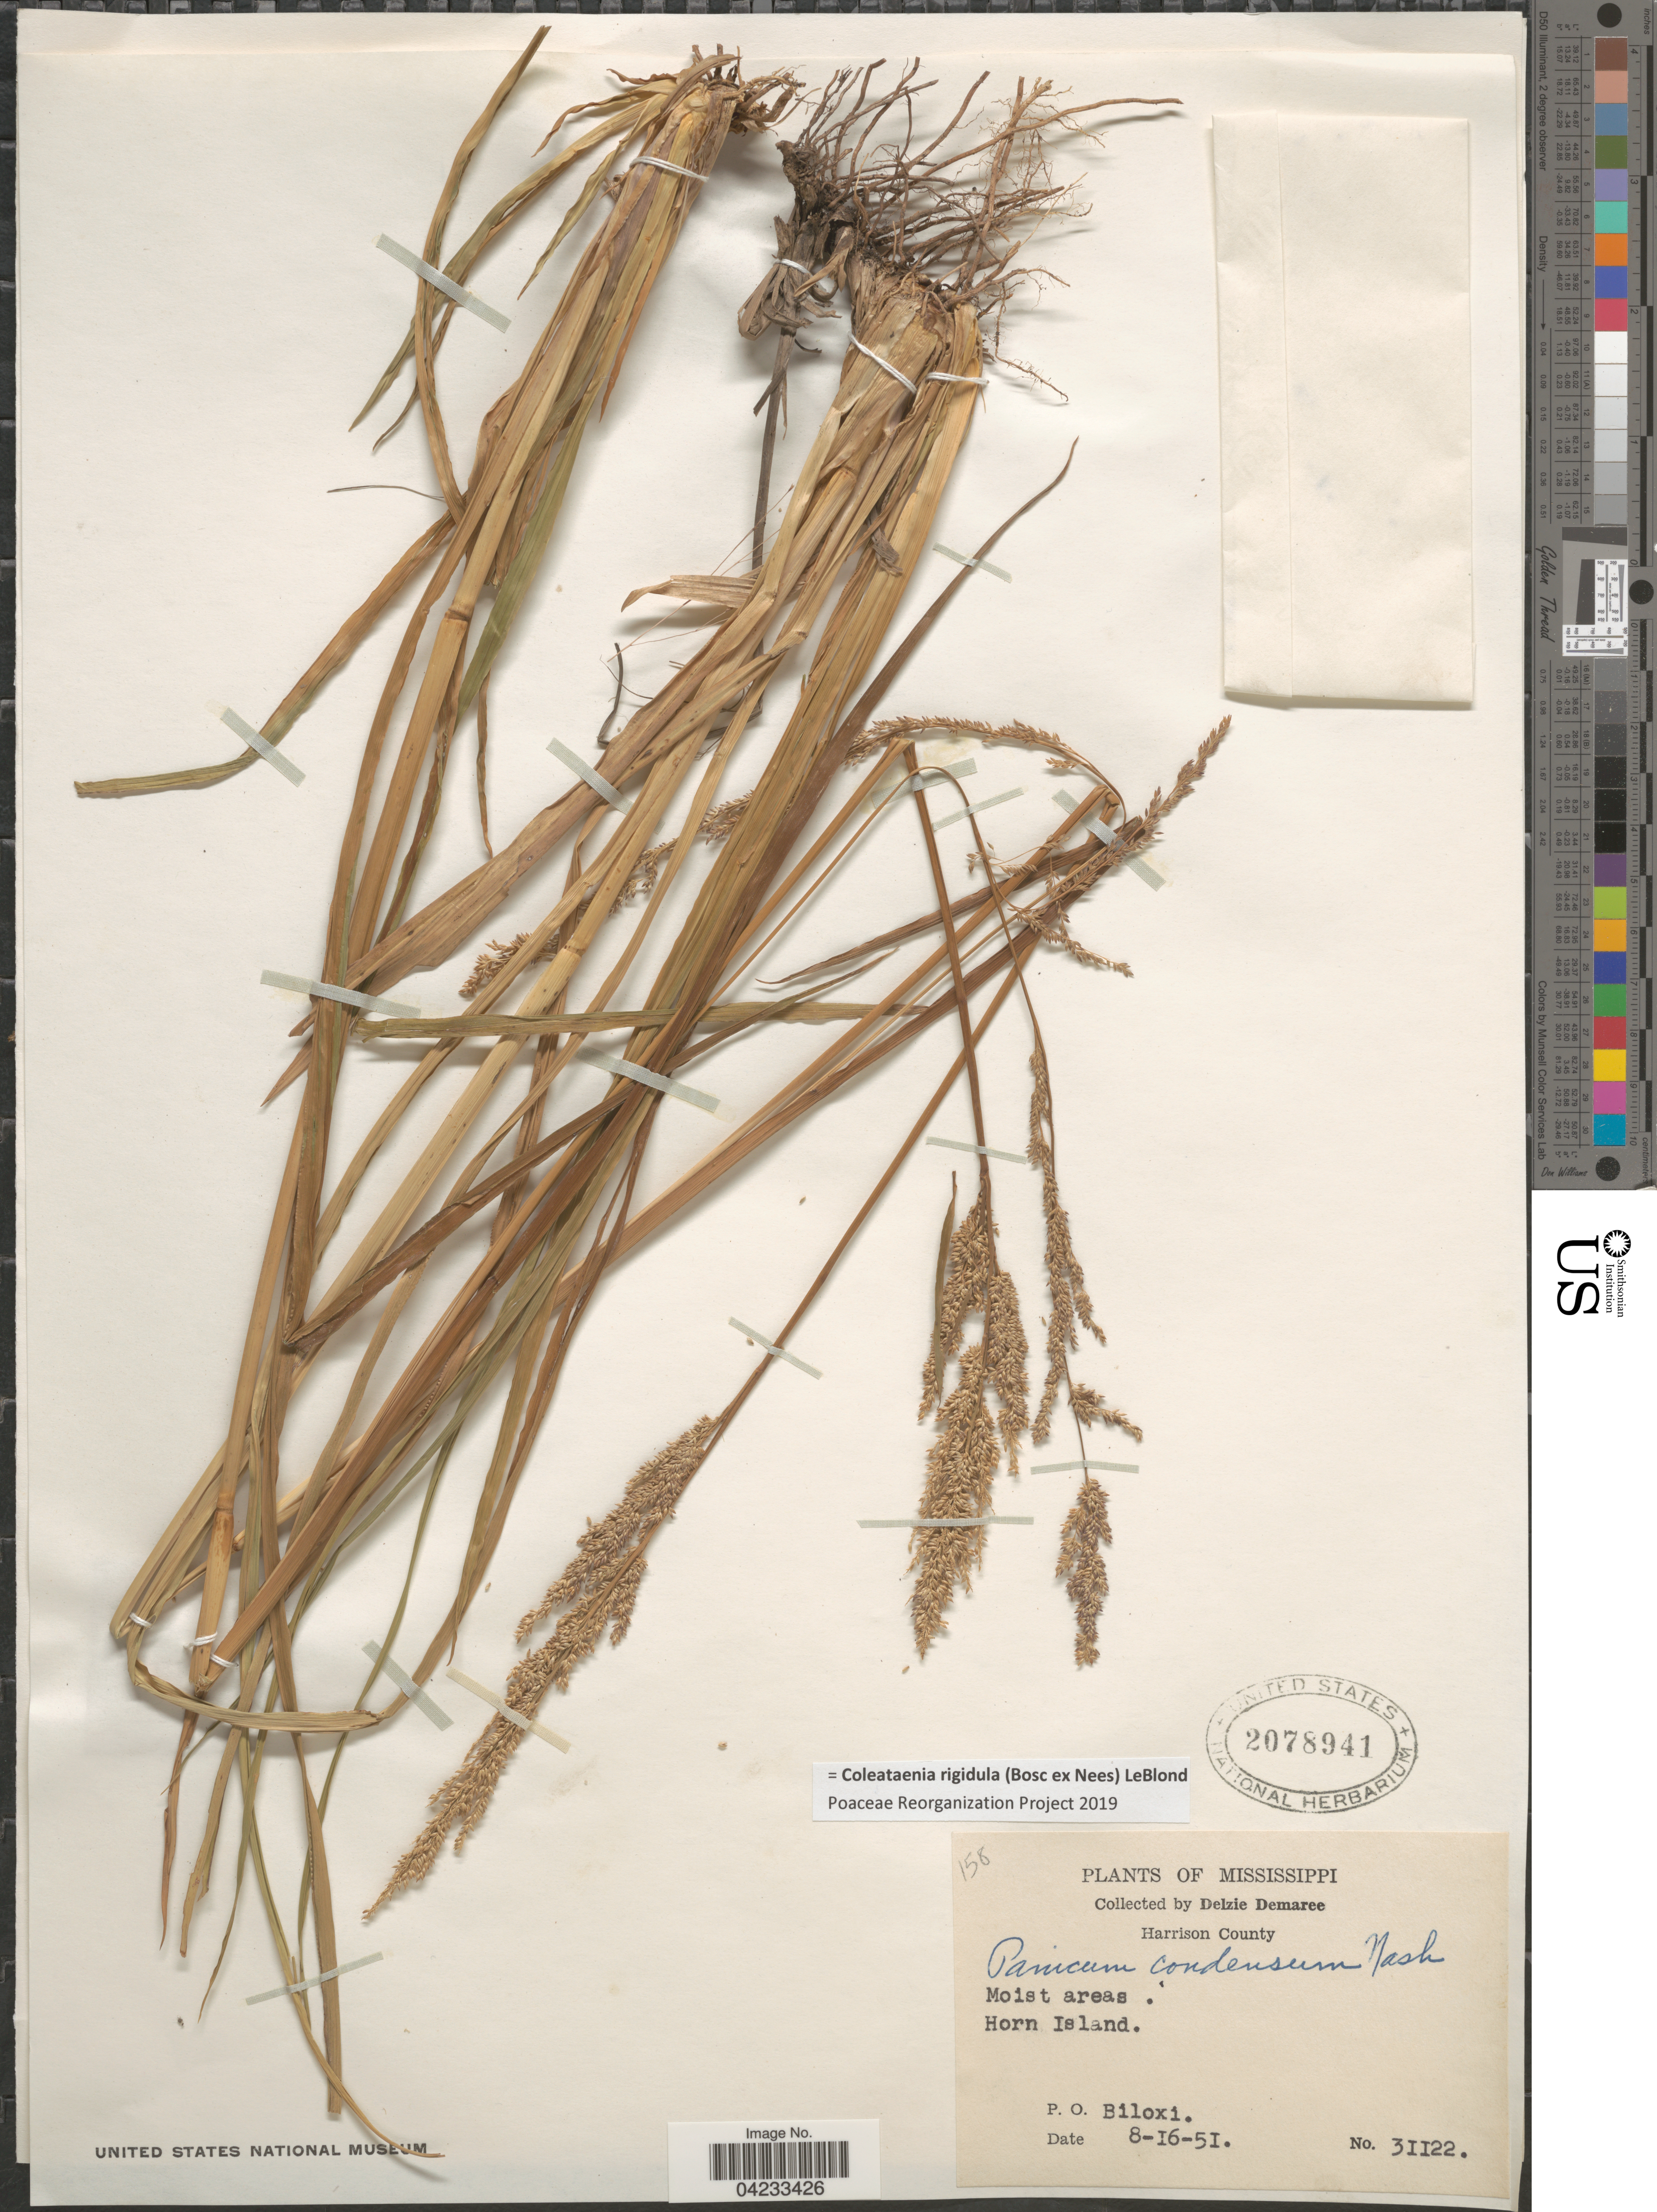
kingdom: Plantae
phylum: Tracheophyta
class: Liliopsida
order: Poales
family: Poaceae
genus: Coleataenia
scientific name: Coleataenia rigidula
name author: (Bosc ex Nees) LeBlond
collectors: D. Demaree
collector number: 31122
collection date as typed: Transcribed d/m/y: 16/8/51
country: United States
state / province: Mississippi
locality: Harrison County. Horn Island. P.O. Biloxi.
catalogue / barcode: US 2078941